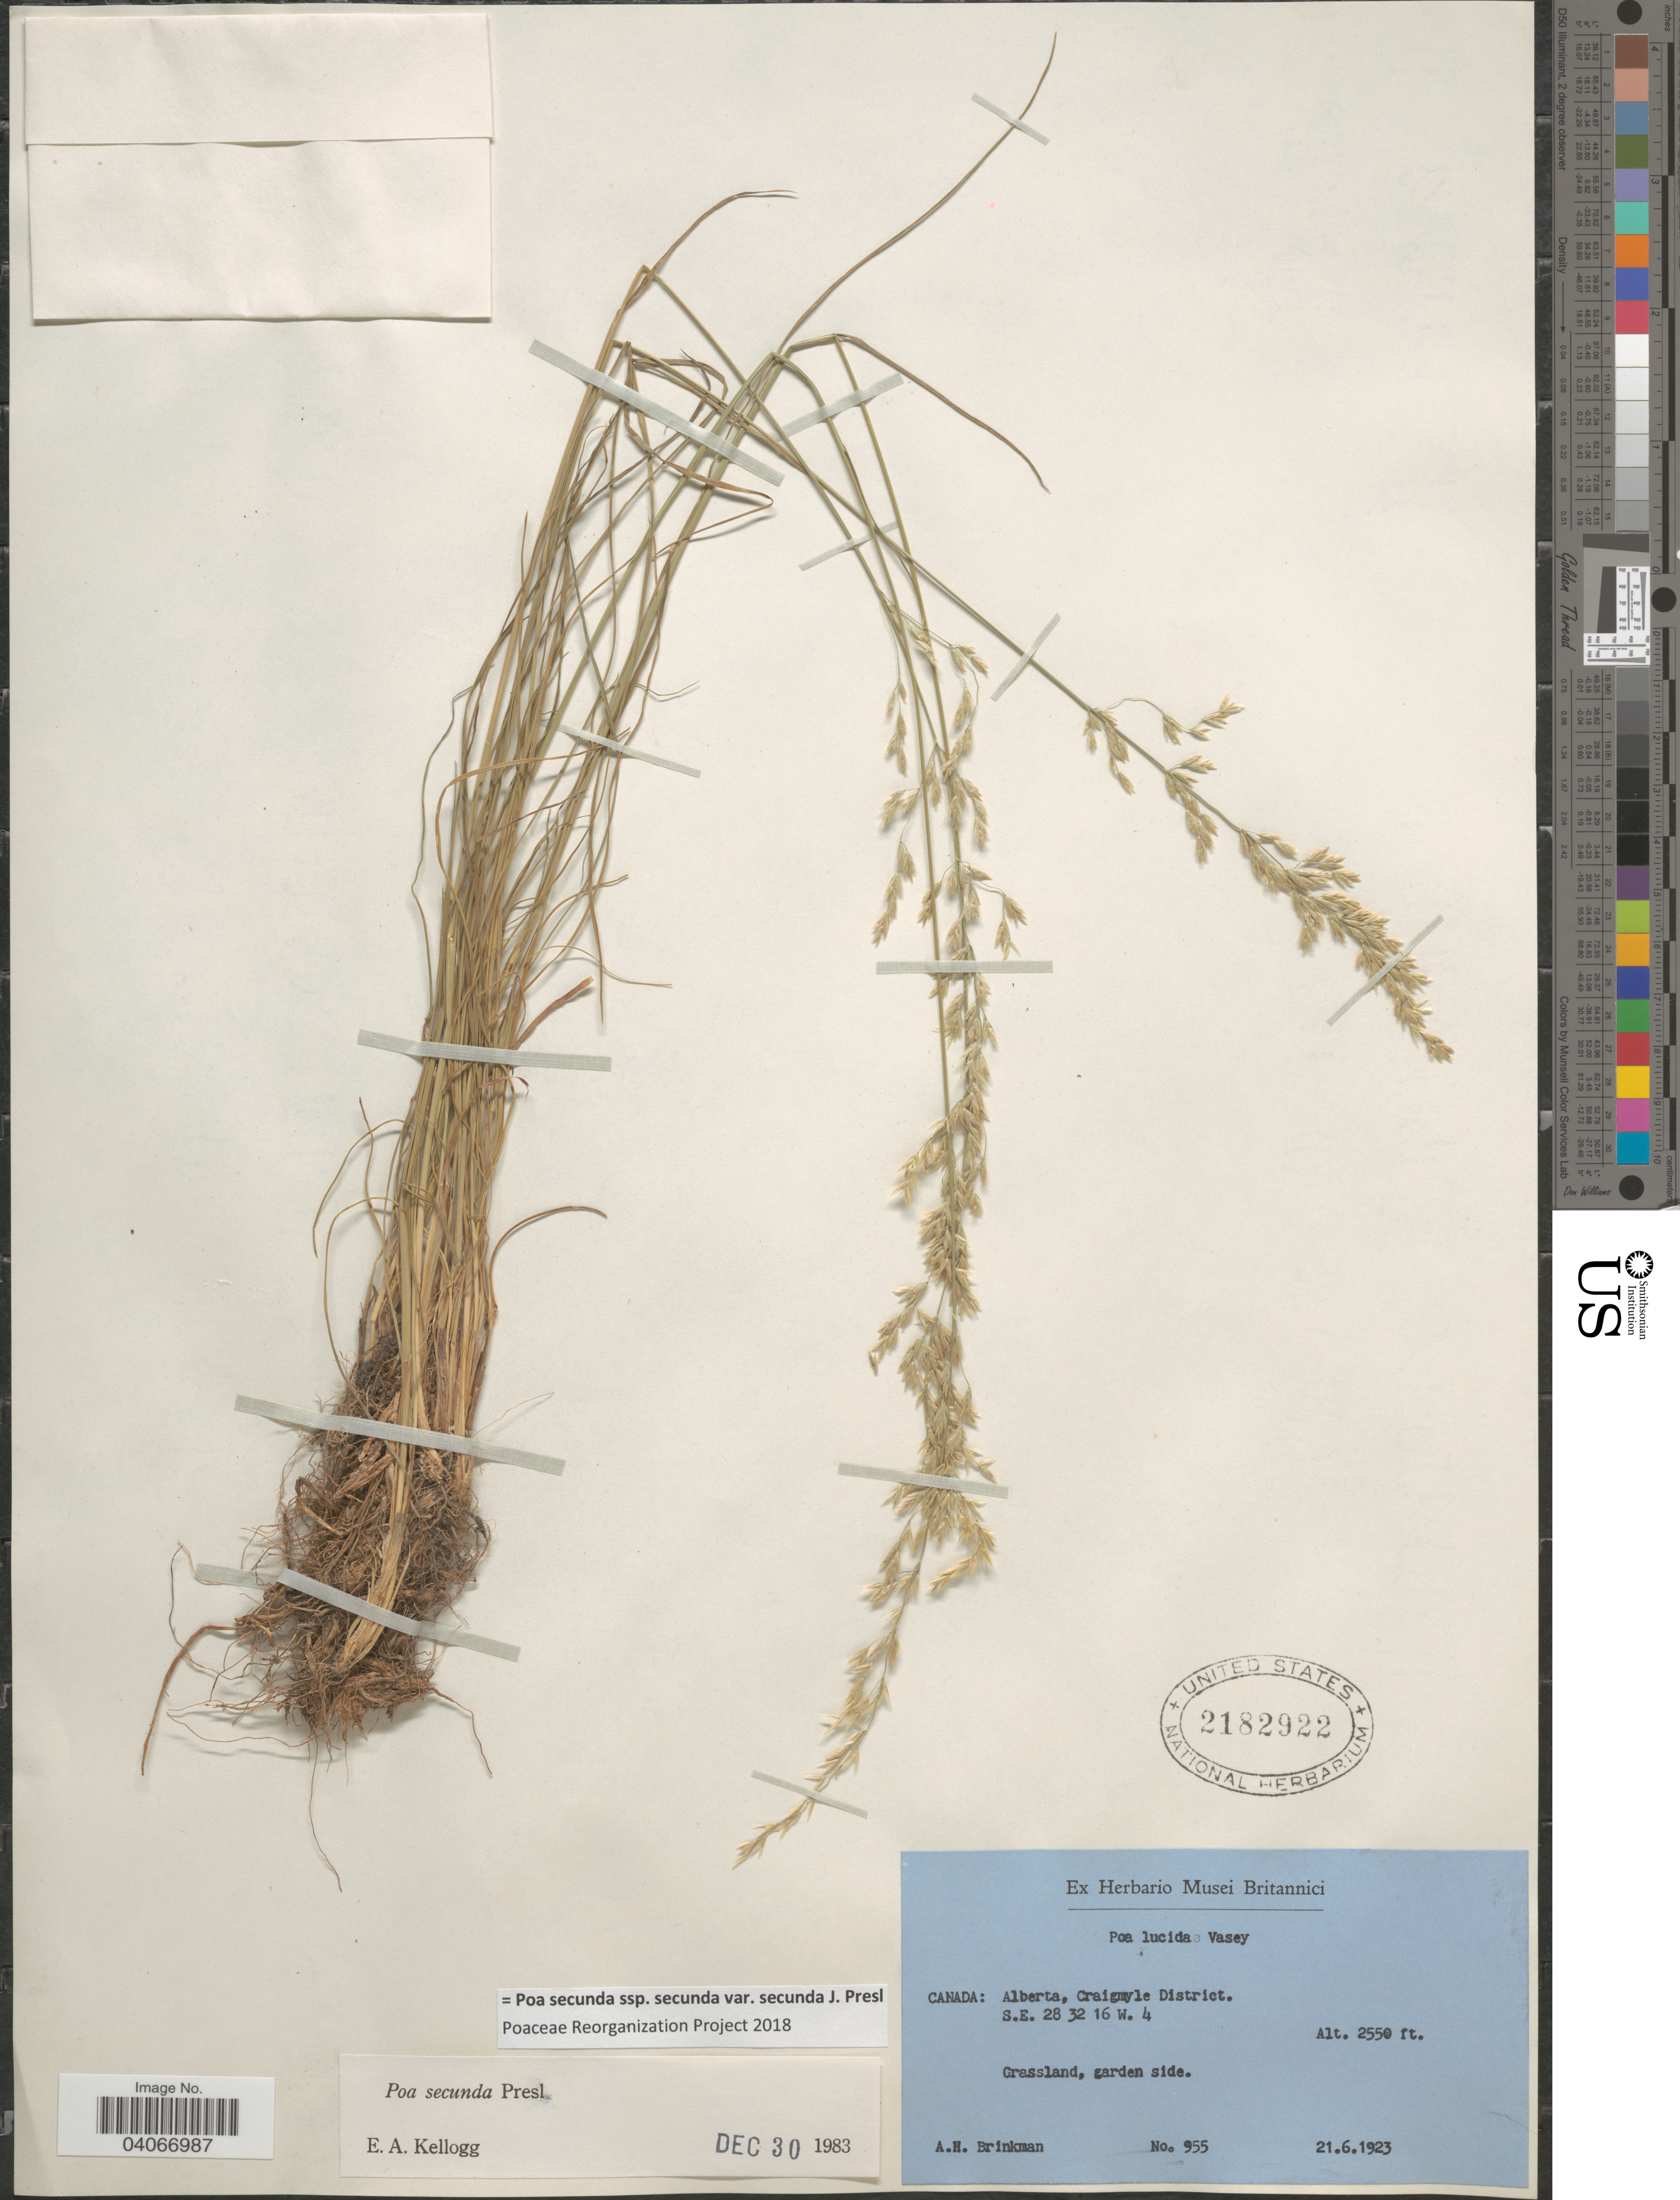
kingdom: Plantae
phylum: Tracheophyta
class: Liliopsida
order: Poales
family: Poaceae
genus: Poa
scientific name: Poa secunda subsp. secunda var. secunda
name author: J. Presl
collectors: A. Brinkman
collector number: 955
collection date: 1923-06-21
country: Canada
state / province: Alberta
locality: Craigmyle District. Grassland. S.E. 28 32 16 W. 4. Grassland, garden side.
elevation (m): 777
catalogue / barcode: US 2182922